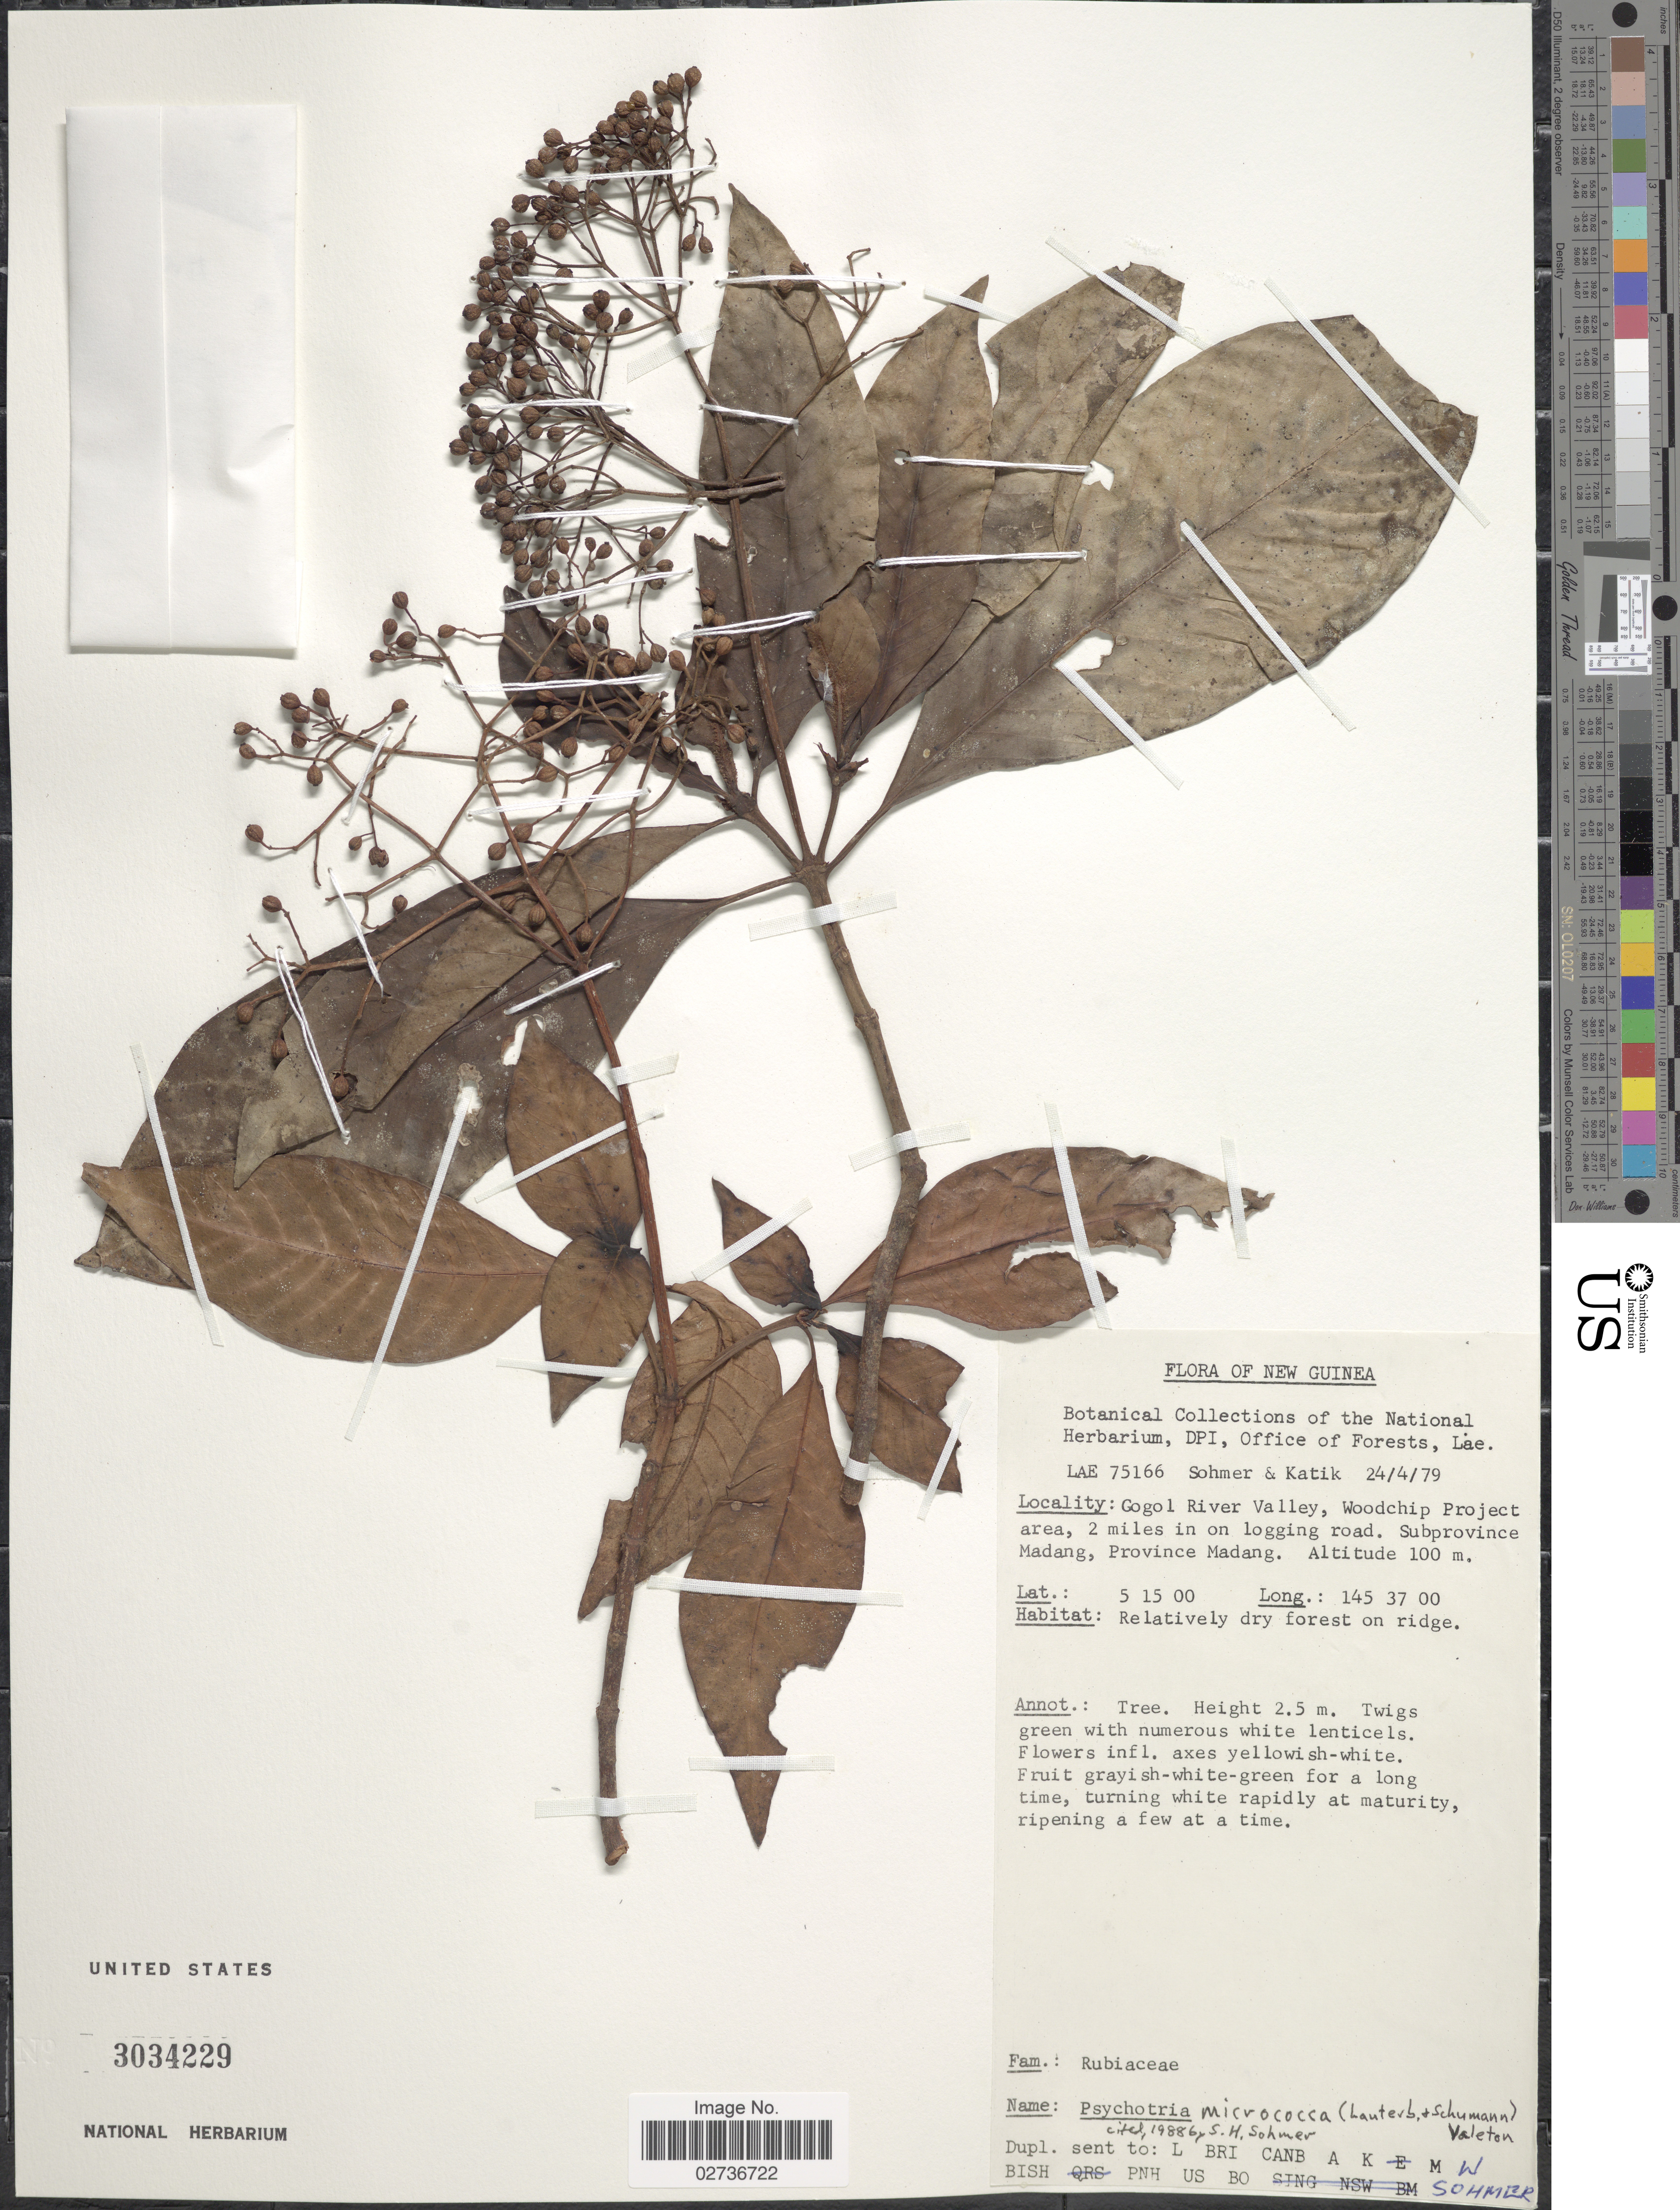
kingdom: Plantae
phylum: Tracheophyta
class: Magnoliopsida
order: Gentianales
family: Rubiaceae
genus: Psychotria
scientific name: Psychotria micrococca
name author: (Lauterb. & Shumann) Valeton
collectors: S. H. Sohmer & Katik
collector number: LAE75166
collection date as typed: Transcribed d/m/y: 24/4/79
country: Papua New Guinea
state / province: Madang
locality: New Guinea. Gogol River Valley, Woodchip Project area, 2 miles in on logging road. Subprovince Madang, Province Madang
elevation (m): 100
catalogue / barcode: US 3034229